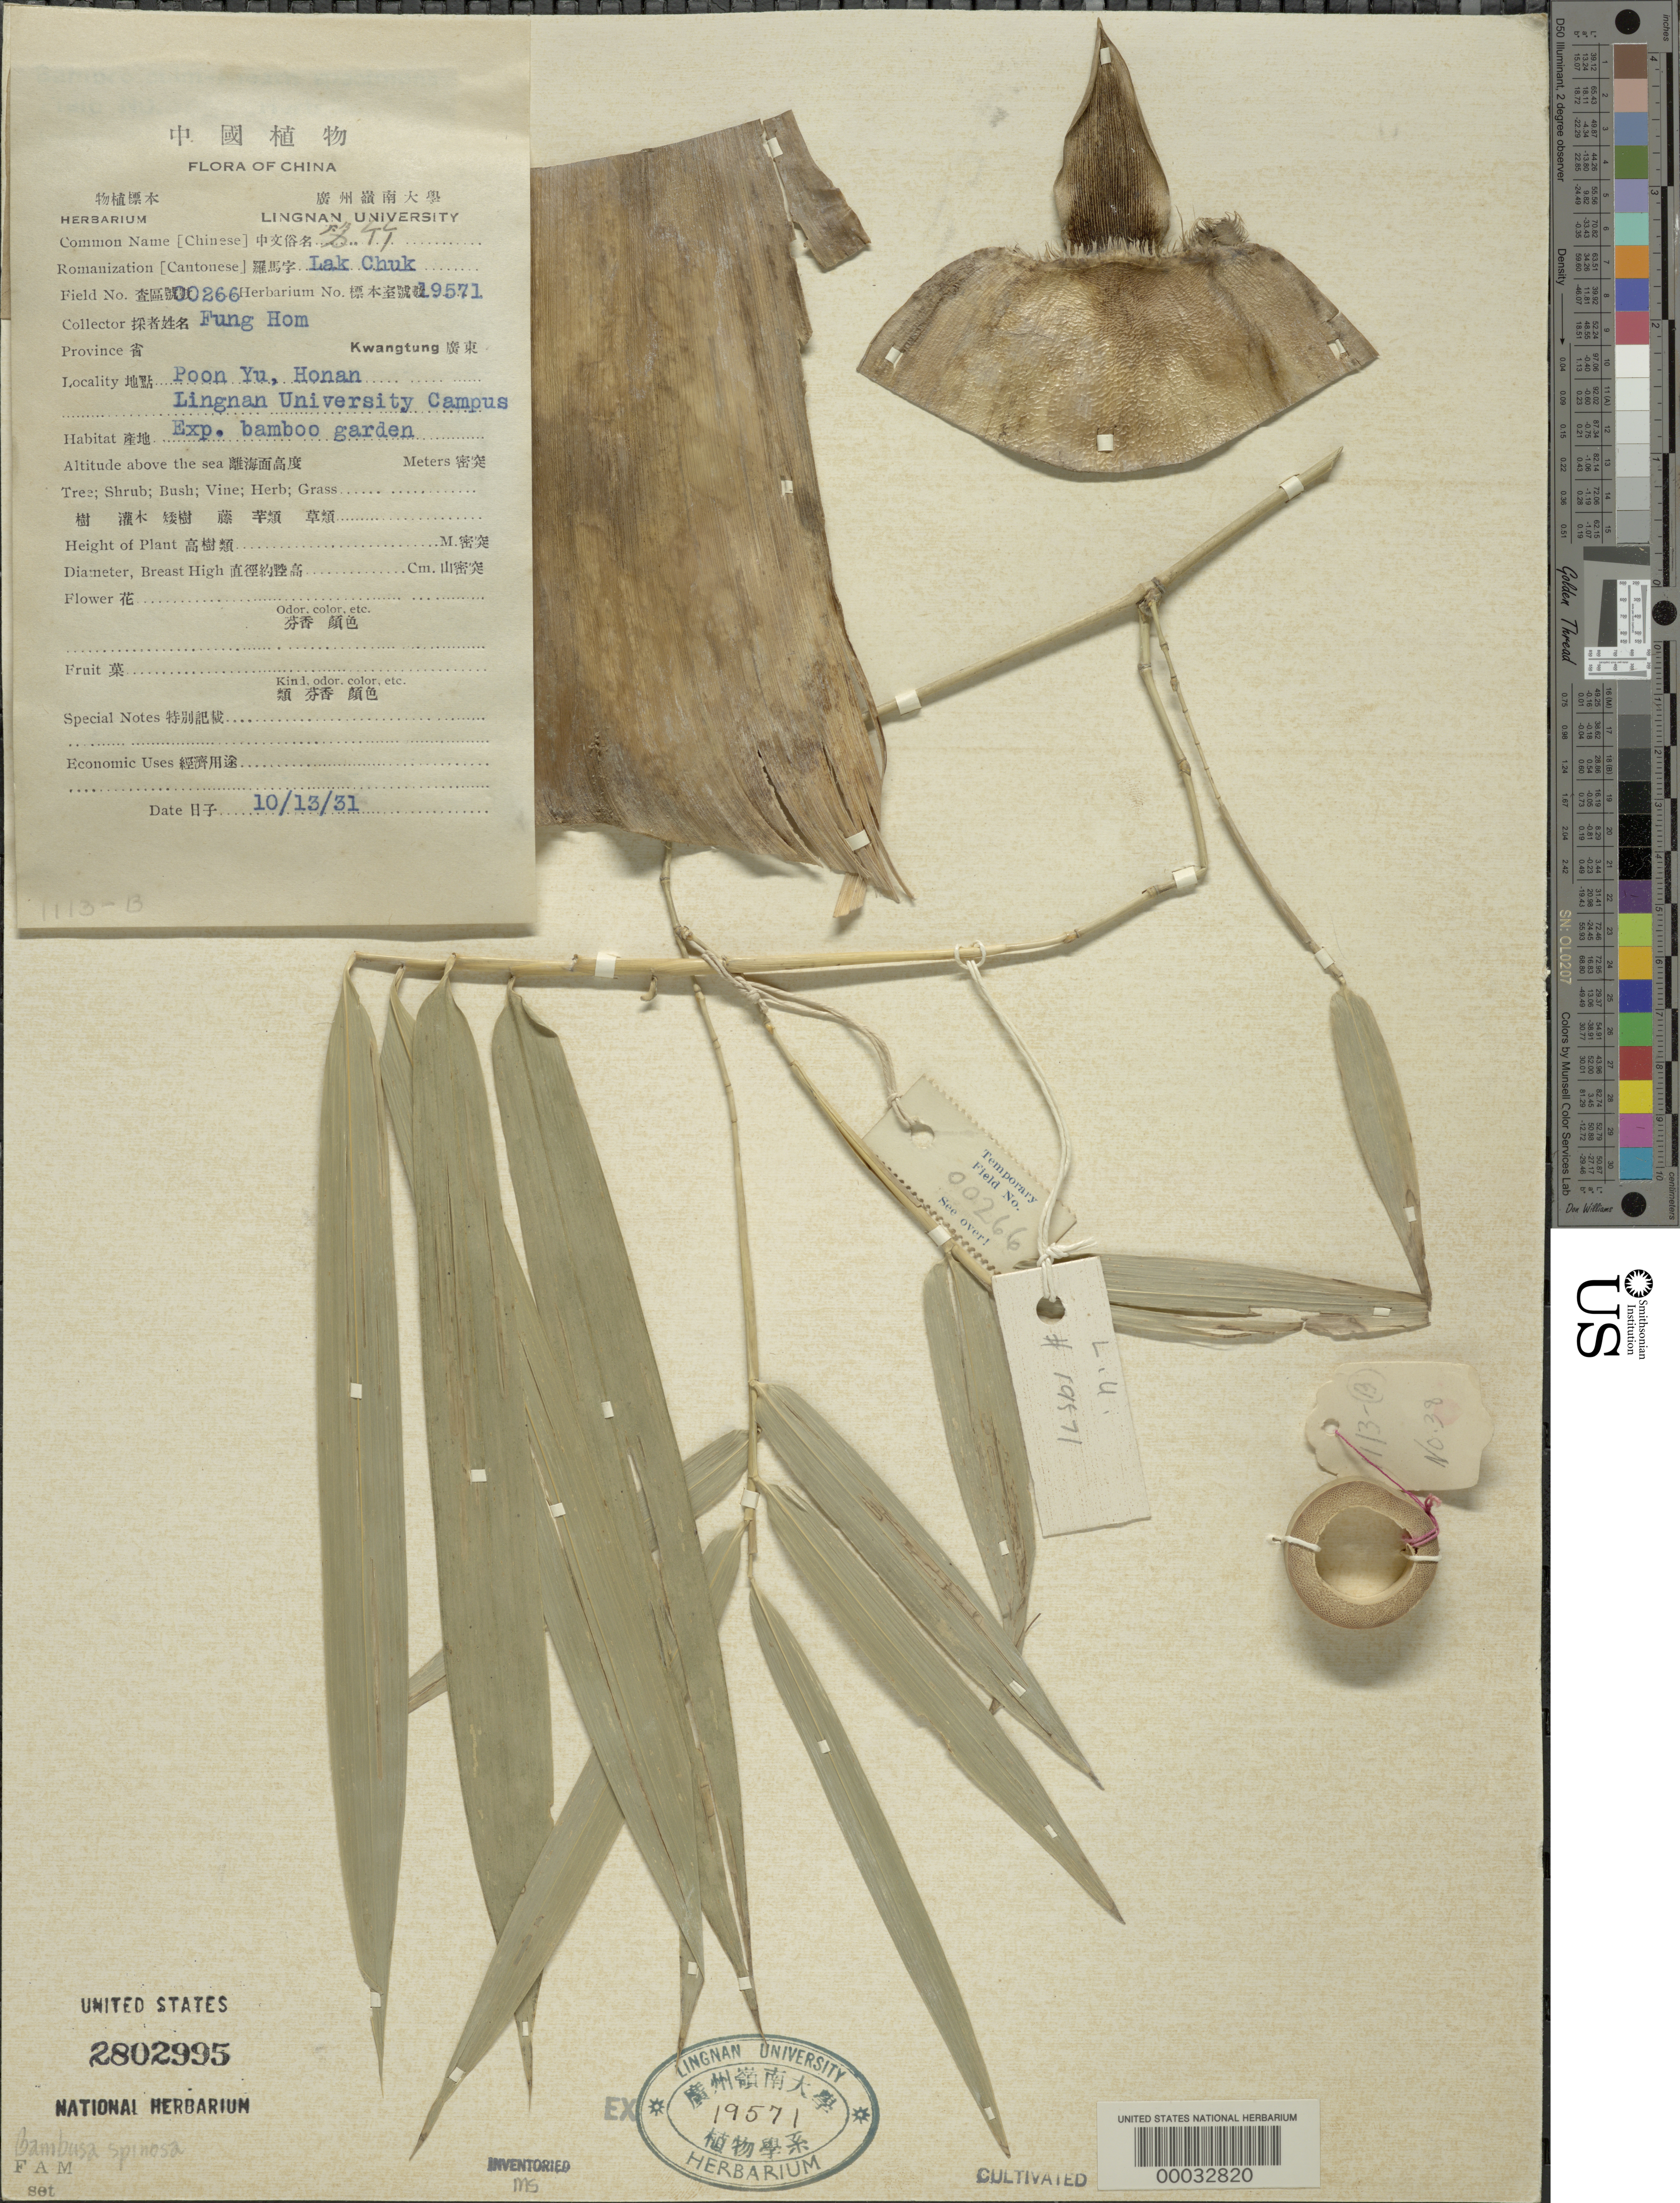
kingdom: Plantae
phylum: Tracheophyta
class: Liliopsida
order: Poales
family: Poaceae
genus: Bambusa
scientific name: Bambusa spinosa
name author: Roxb.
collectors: H. L. Fung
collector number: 266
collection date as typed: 13 Oct 1931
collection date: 1931-10-13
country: China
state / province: Guangdong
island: Honam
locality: Lingnan University Bamboo Garden-Poon Yu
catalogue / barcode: US 2802995